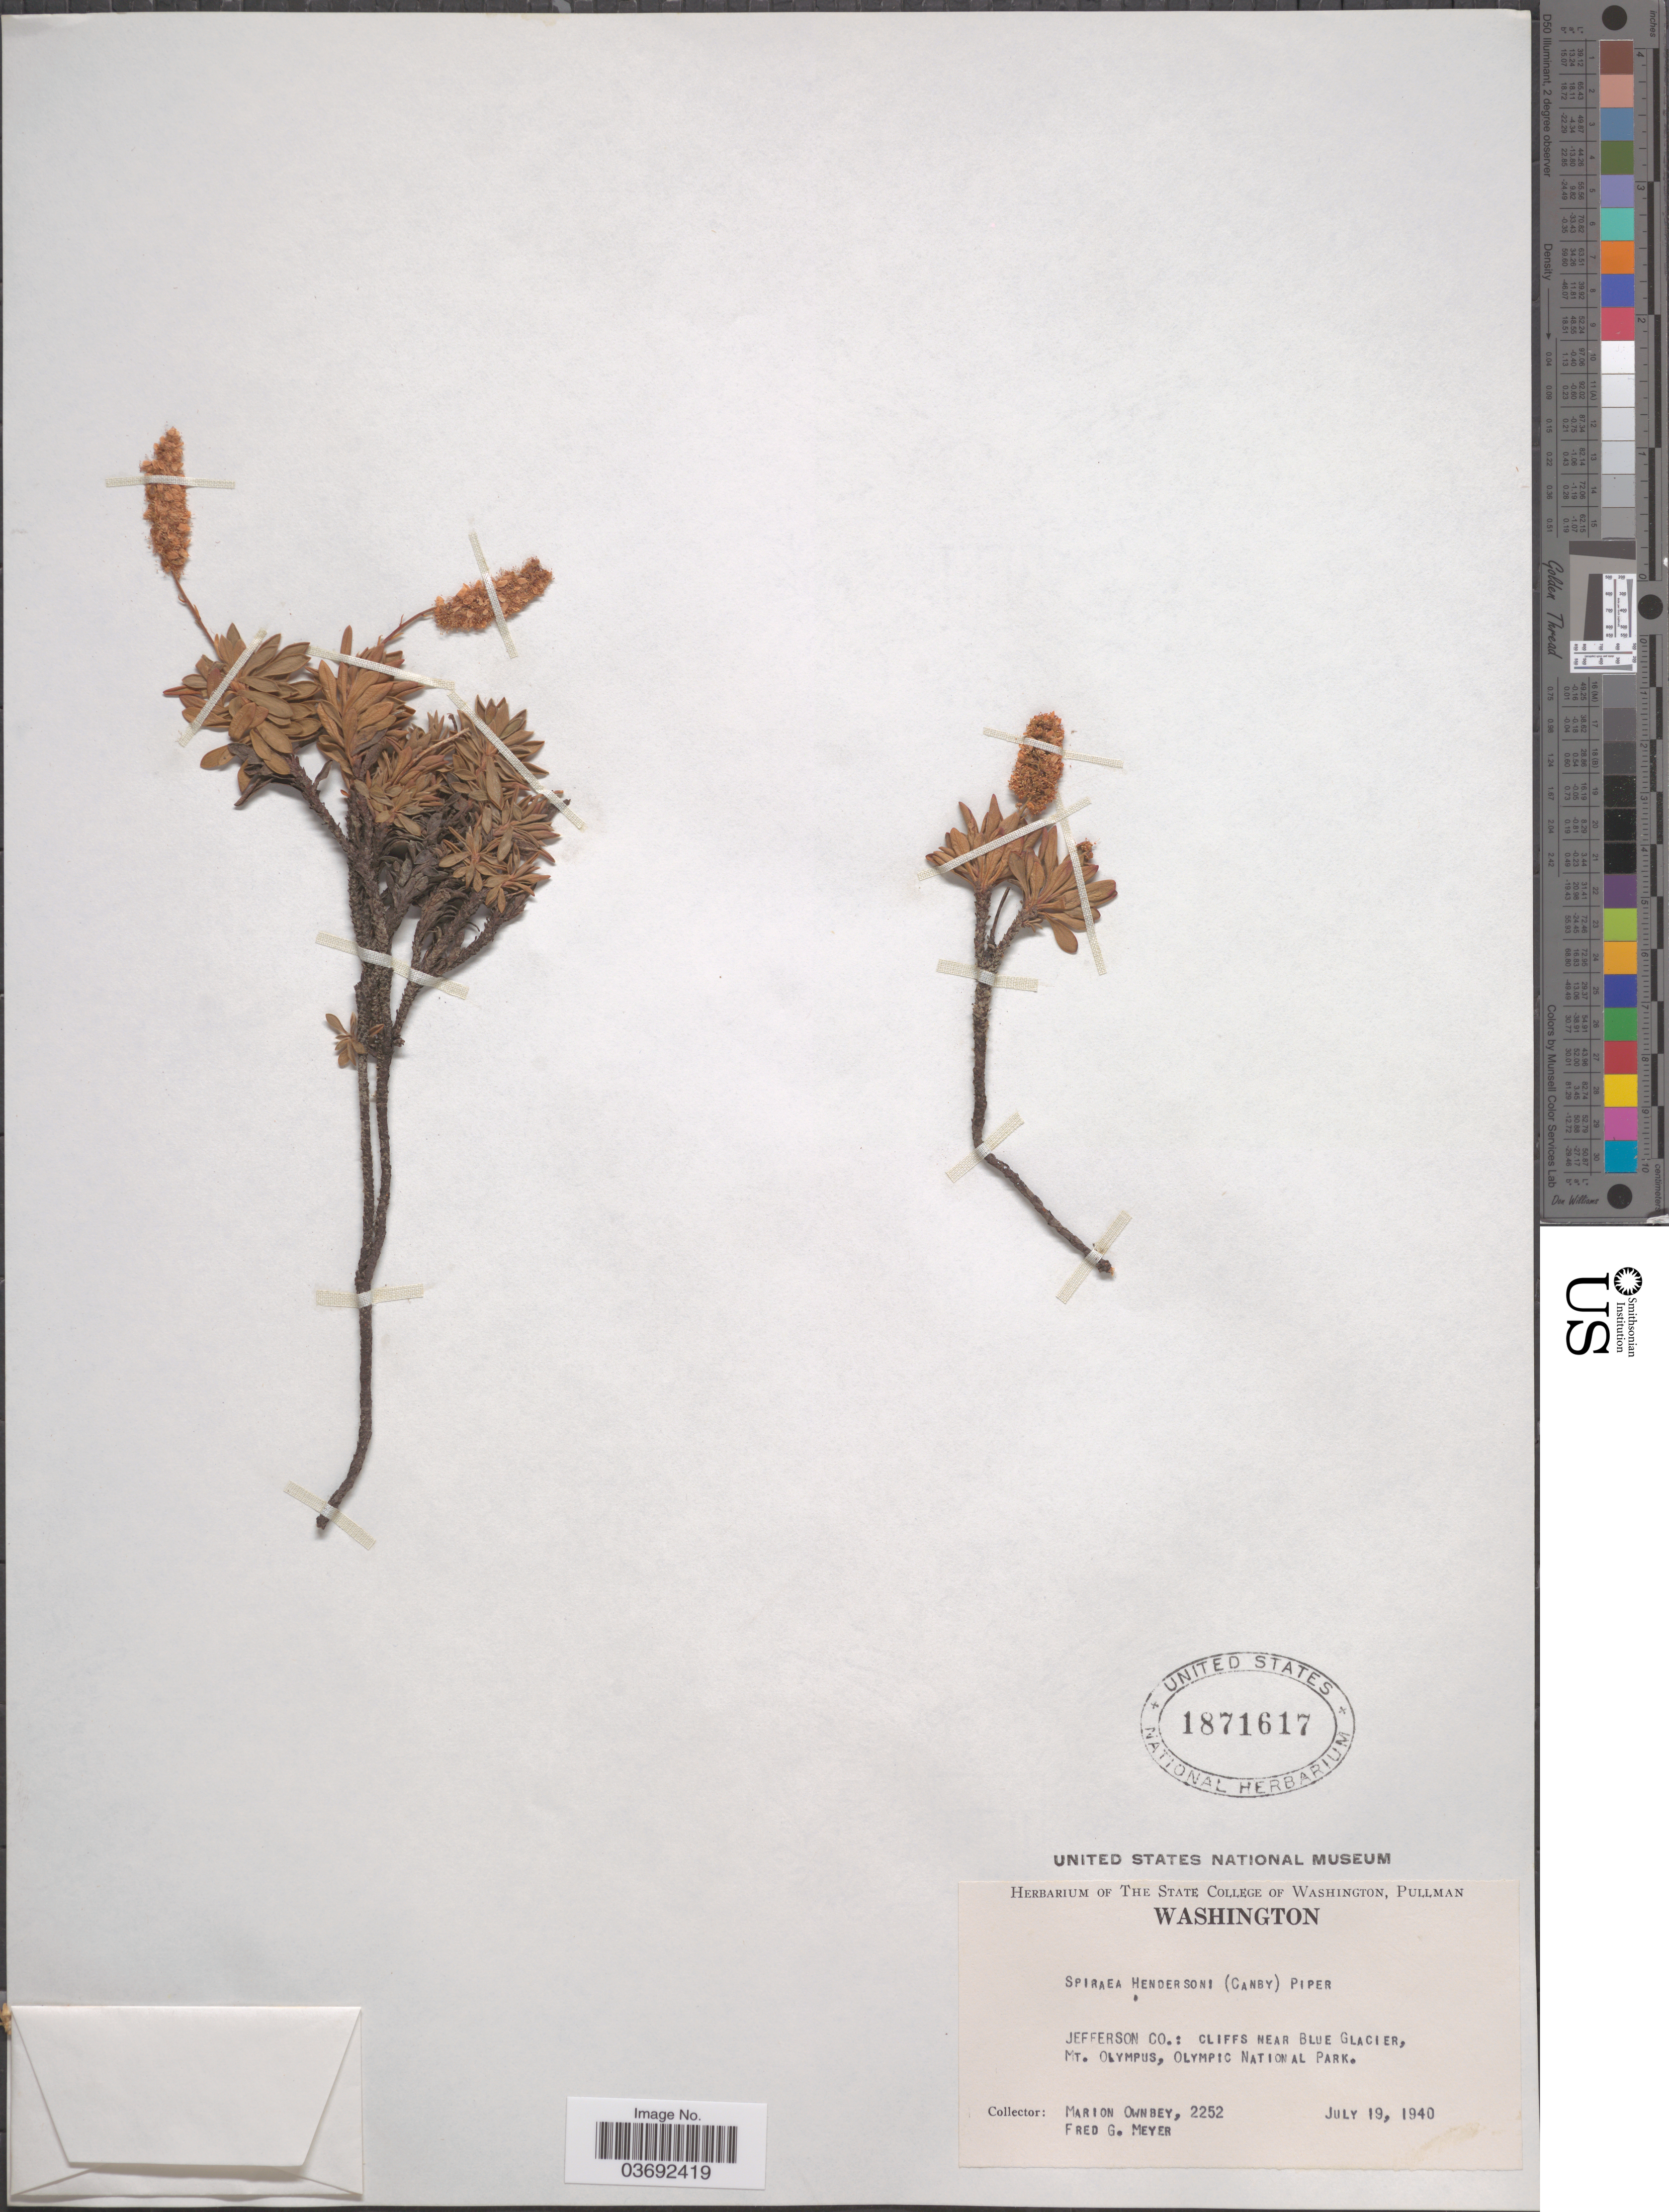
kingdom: Plantae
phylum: Tracheophyta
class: Magnoliopsida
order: Rosales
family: Rosaceae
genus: Spiraea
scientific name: Spiraea hendersonii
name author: (Canby) Piper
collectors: M. Ownbey & F. G. Meyer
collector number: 2252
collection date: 1940-07-19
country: United States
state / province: Washington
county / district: Jefferson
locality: Jefferson Co.: Cliffs near Blue Glacier, Mt. Olympus, Olympic National Park.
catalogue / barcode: US 1871617